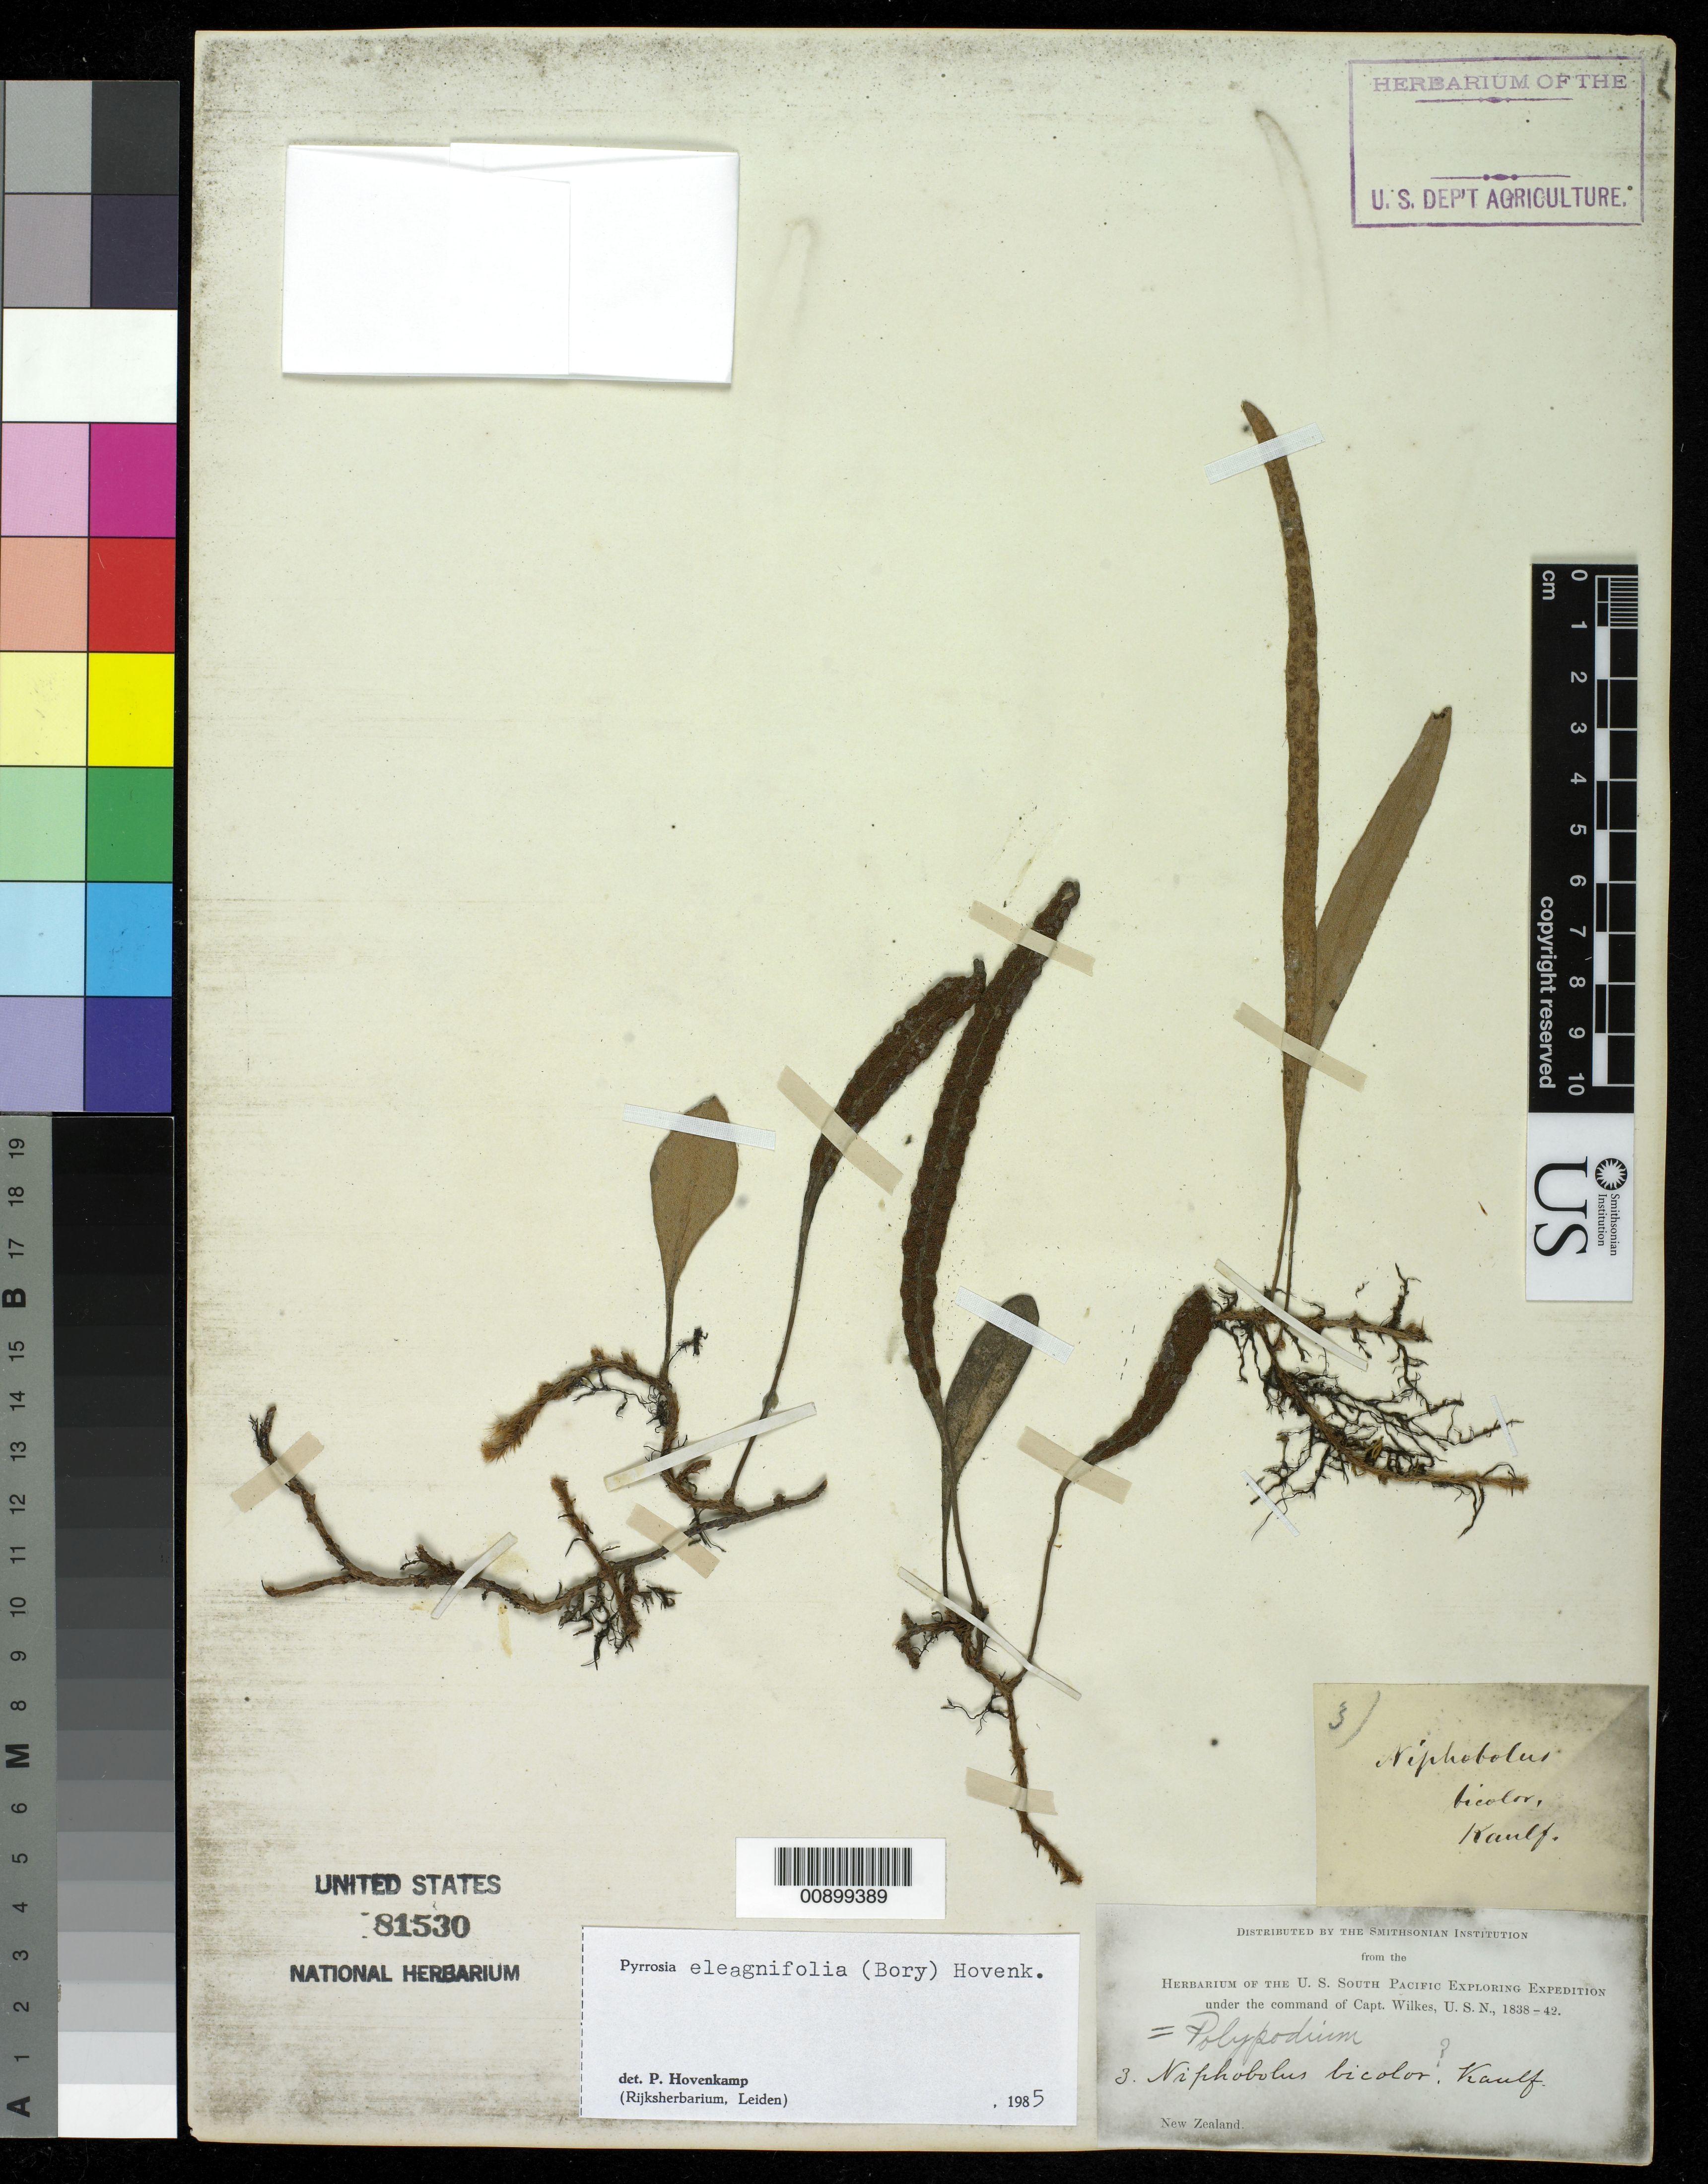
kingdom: Plantae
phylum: Tracheophyta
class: Polypodiopsida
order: Polypodiales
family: Polypodiaceae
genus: Pyrrosia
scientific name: Pyrrosia elaeagnifolia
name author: (Bory) Hovenkamp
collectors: Wilkes Explor. Exped.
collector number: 3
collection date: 1838/1842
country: New Zealand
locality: Bay of Islands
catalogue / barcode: US 81530